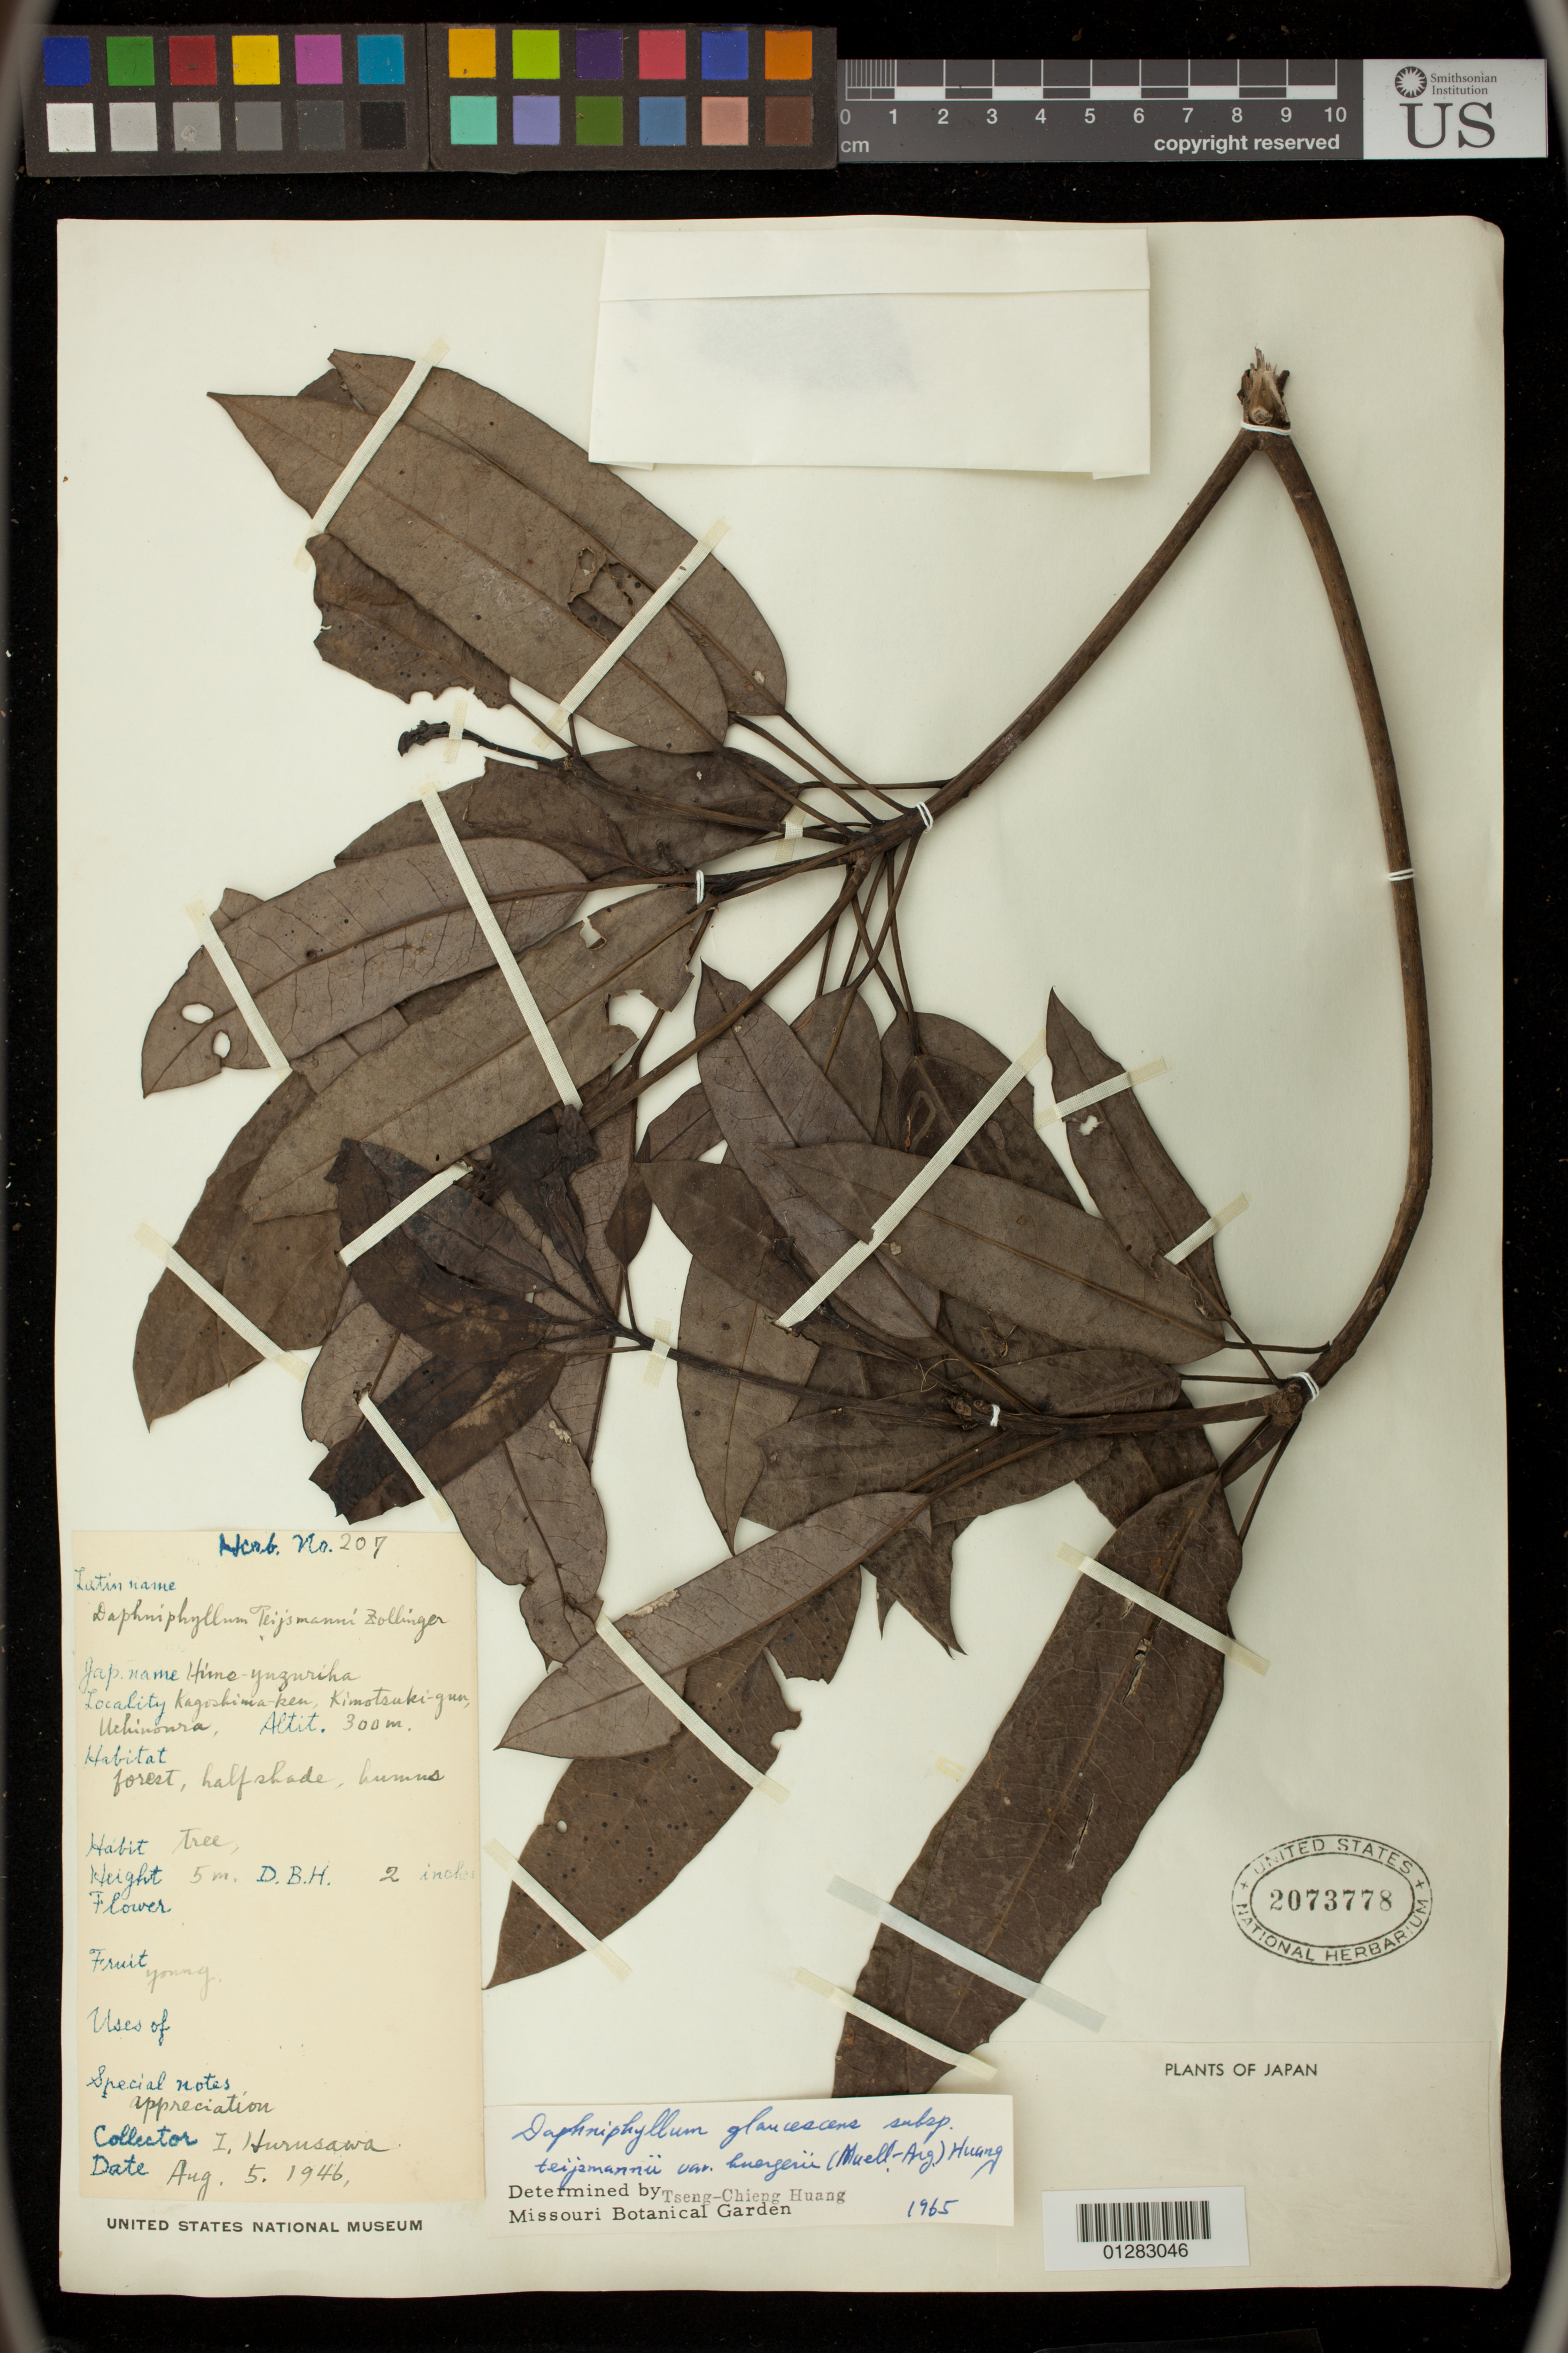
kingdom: Plantae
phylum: Tracheophyta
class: Magnoliopsida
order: Saxifragales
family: Daphniphyllaceae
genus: Daphniphyllum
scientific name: Daphniphyllum glaucescens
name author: Blume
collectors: I. Hurusawa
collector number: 207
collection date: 1946-08-05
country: Japan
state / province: Kagosima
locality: Kagoshima-ken, Kimotsuki-gun, Uchinonra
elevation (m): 91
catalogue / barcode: US 2073778